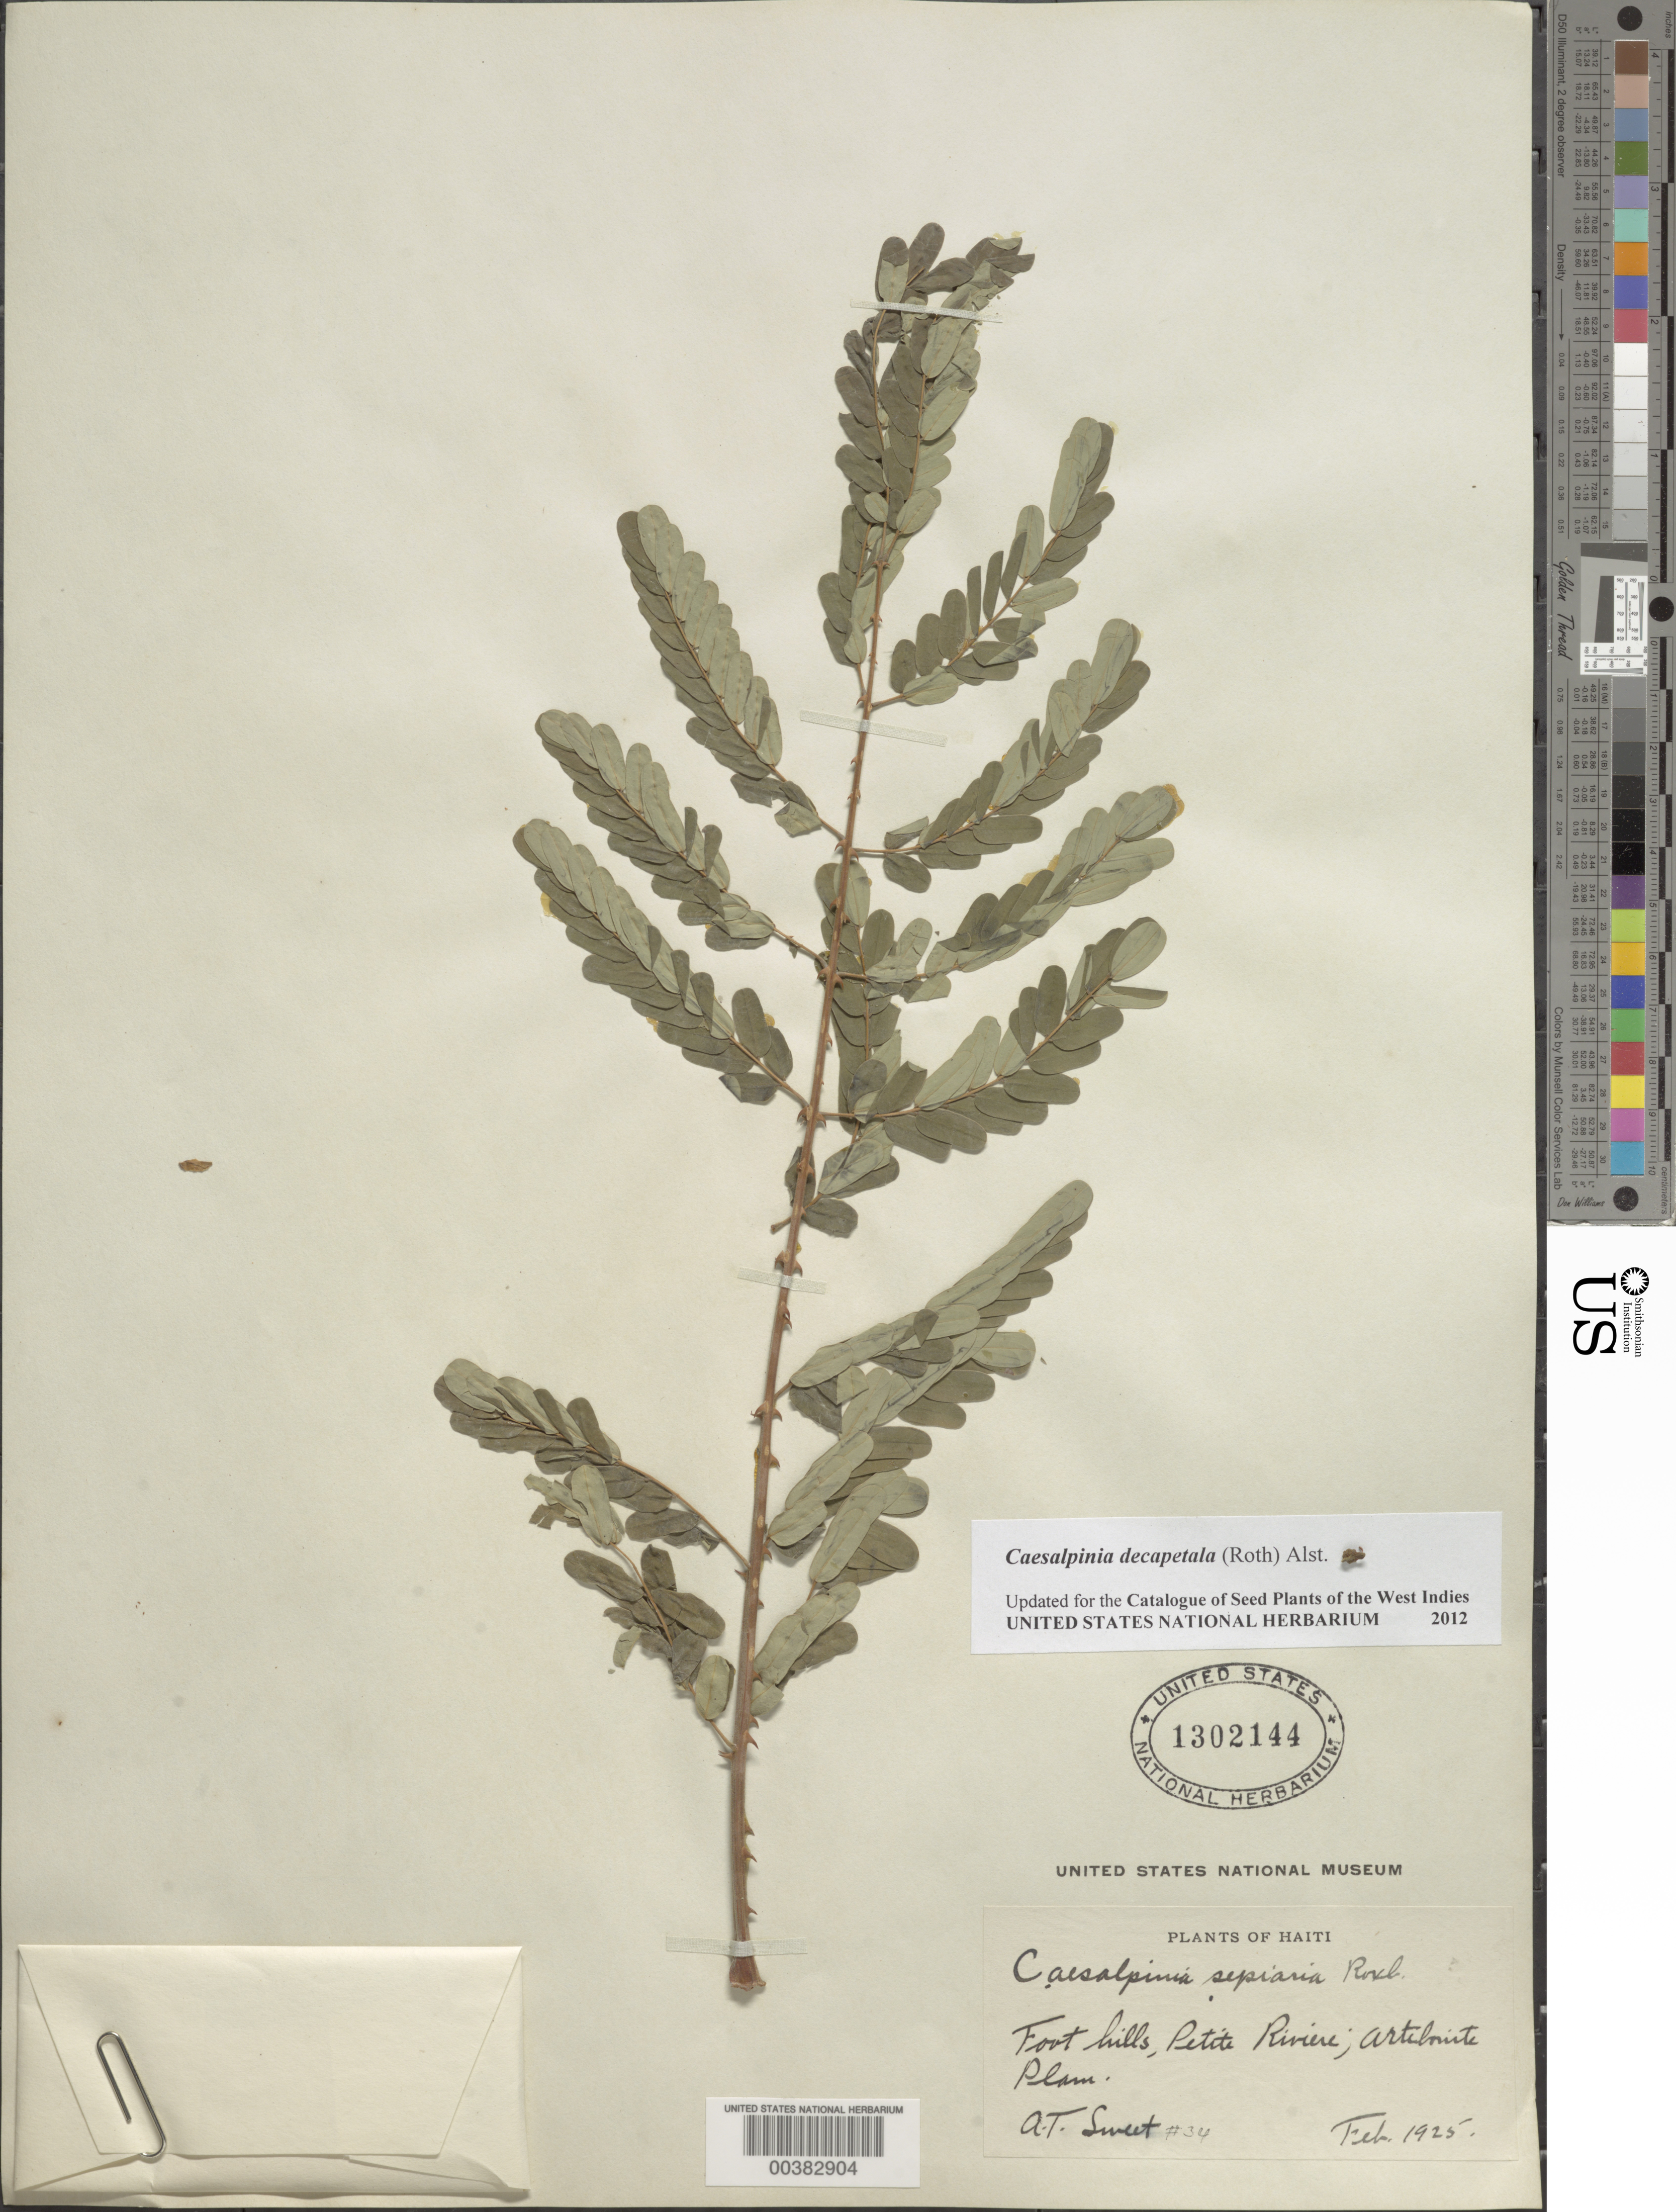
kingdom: Plantae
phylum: Tracheophyta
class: Magnoliopsida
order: Fabales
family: Fabaceae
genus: Biancaea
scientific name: Biancaea decapetala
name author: (Roth) O. Deg.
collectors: A. T. Sweet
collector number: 34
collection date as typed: Feb 1925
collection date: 1925-02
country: Haiti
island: Hispaniola Island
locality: Foot hills, petite riviere; artibonite plain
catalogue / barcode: US 1302144